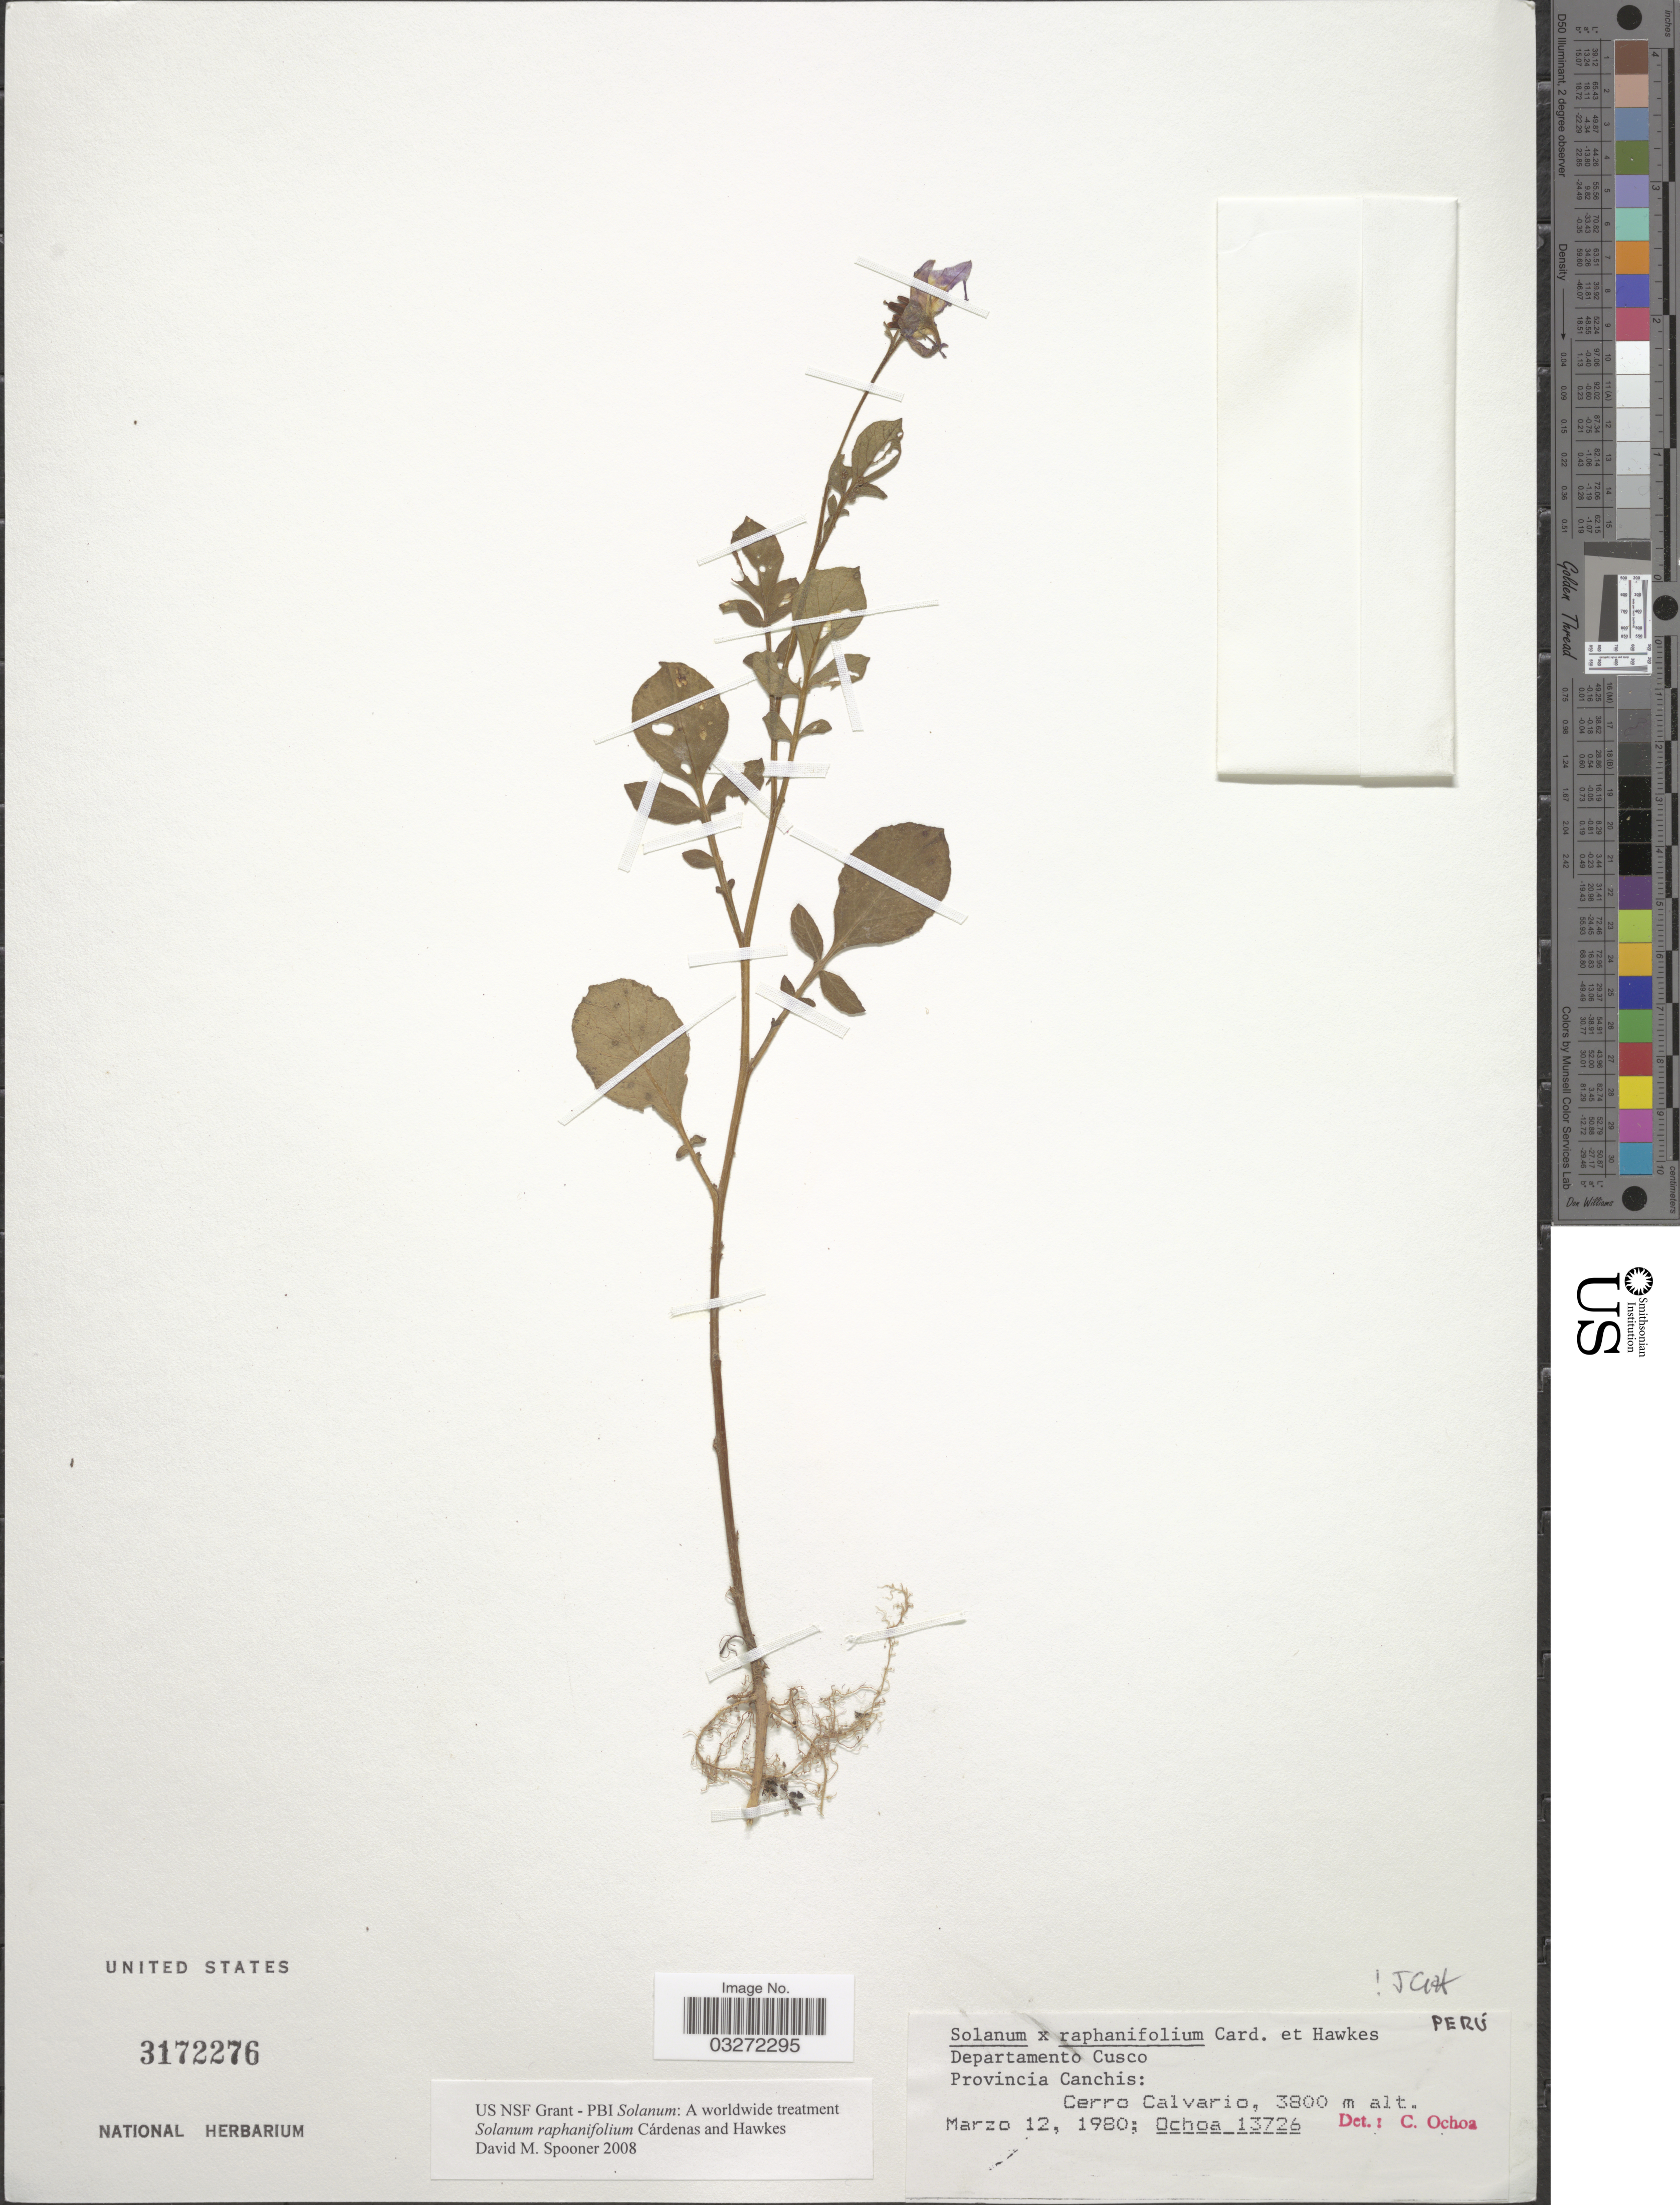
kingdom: Plantae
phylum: Tracheophyta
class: Magnoliopsida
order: Solanales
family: Solanaceae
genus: Solanum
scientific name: Solanum raphanifolium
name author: Cárdenas & Hawkes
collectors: -. Ochoa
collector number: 13726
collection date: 1980-03-12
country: Peru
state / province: Cusco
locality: Departamento Cusco, Provincia Canchis: Cerro Calvario.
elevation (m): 3800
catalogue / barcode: US 3172276